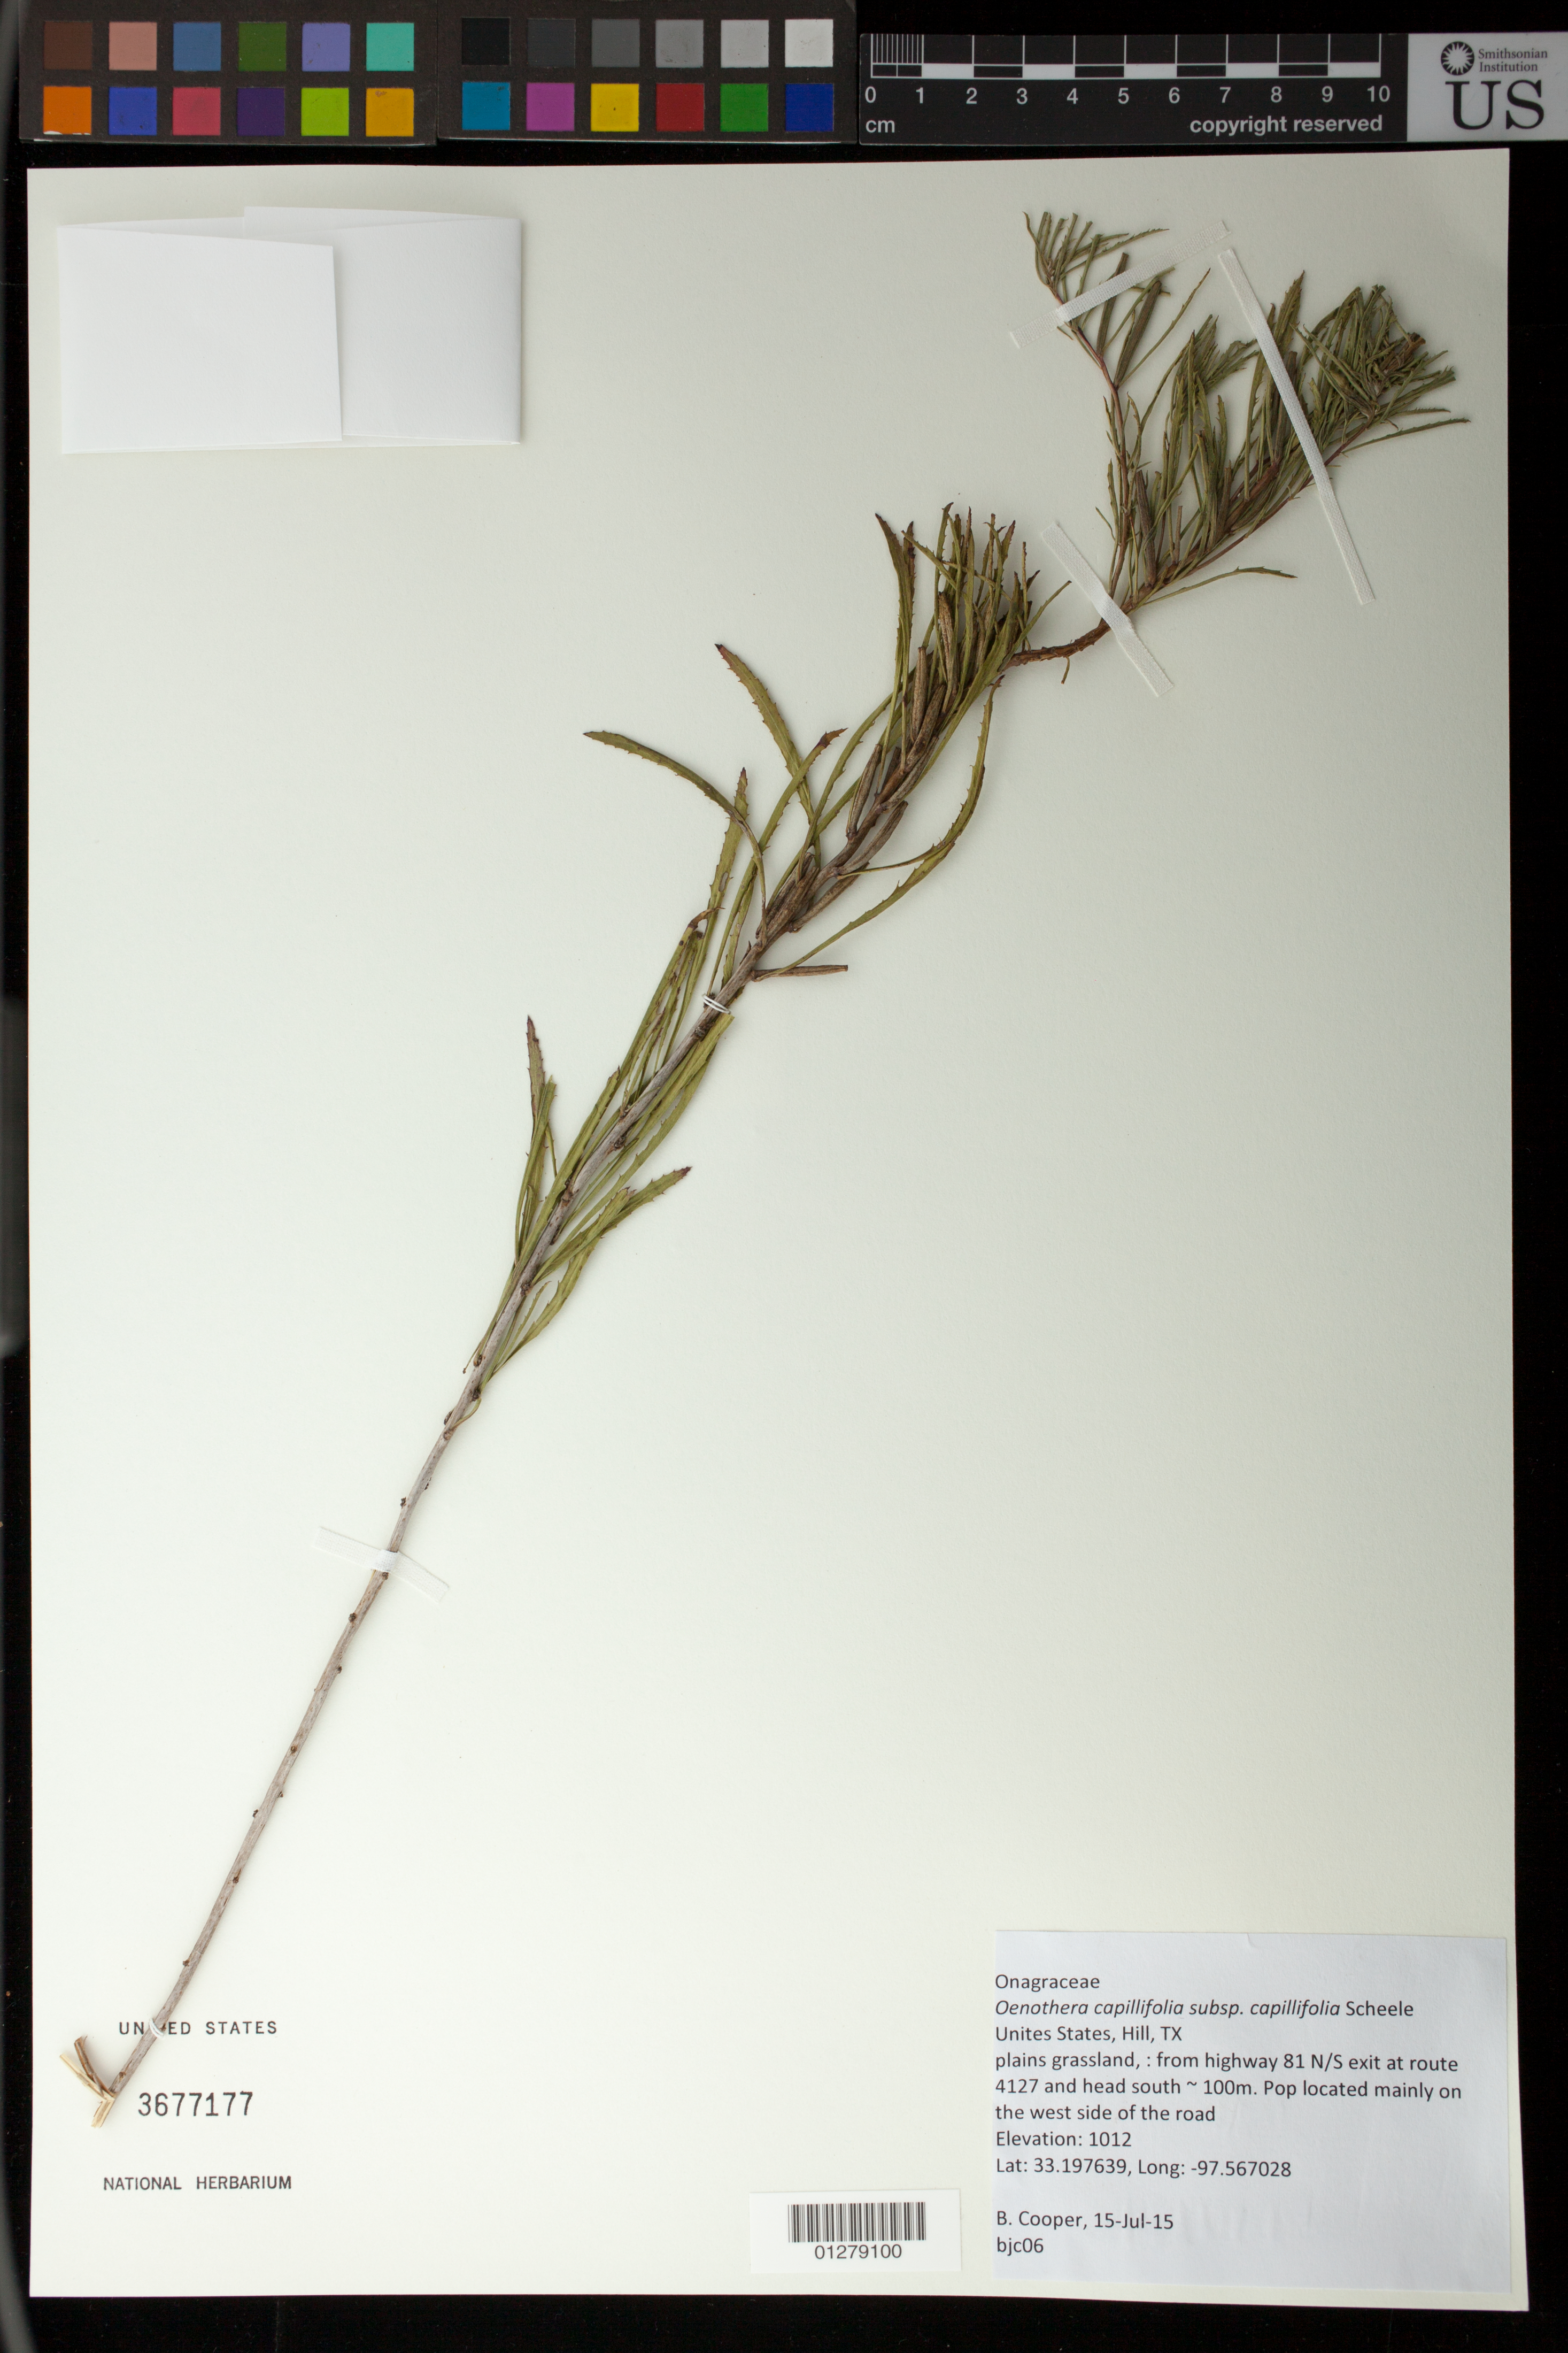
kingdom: Plantae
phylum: Tracheophyta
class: Magnoliopsida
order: Myrtales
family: Onagraceae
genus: Oenothera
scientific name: Oenothera capillifolia subsp. capillifolia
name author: Scheele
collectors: B. J. Cooper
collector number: BJC 06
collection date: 2015-07-15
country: United States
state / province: Texas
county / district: Hill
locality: From highway 81 N/S exit at route 4127 and head south ~ 100m,on west side of the road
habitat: Plains grassland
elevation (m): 1012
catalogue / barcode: US 3677177